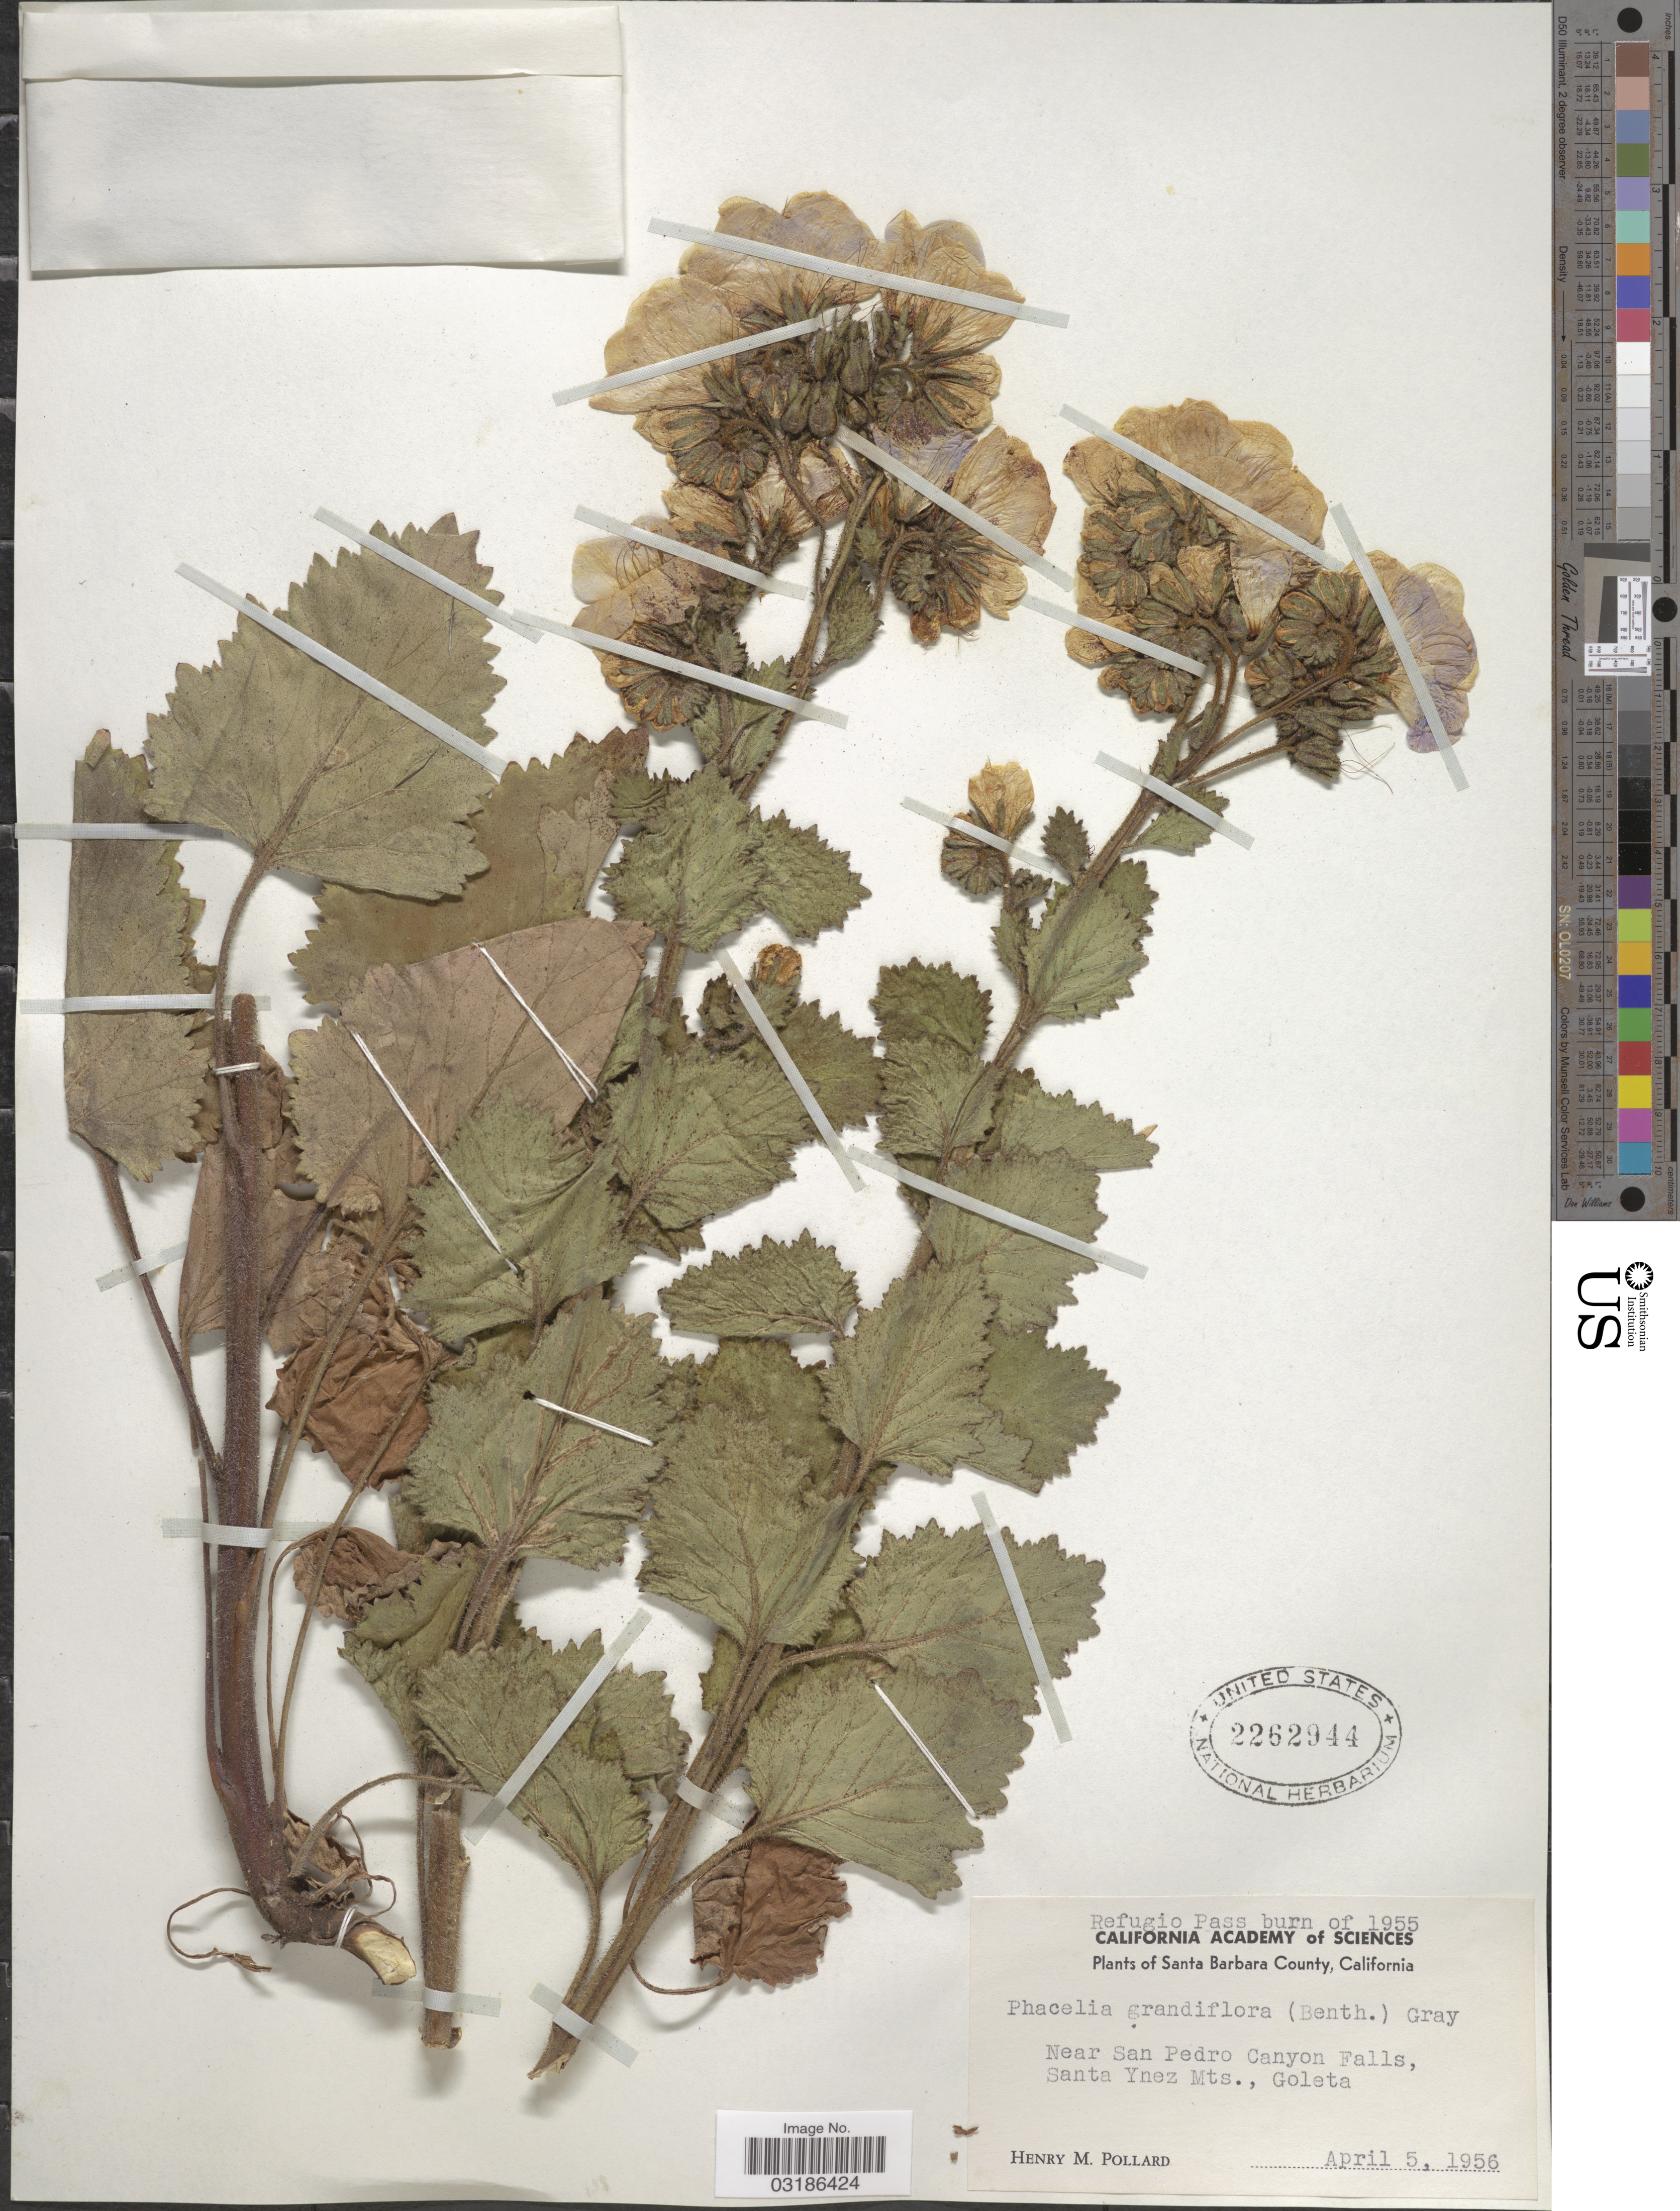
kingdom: Plantae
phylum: Tracheophyta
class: Magnoliopsida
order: Boraginales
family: Hydrophyllaceae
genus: Phacelia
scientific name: Phacelia grandiflora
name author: (Benth.) A. Gray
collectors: H. M. Pollard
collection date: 1956-04-05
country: United States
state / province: California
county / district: Santa Barbara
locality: Santa Barbara County. Near San Pedro Canyon Falls, Santa Ynez Mts., Goleta.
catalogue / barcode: US 2262944